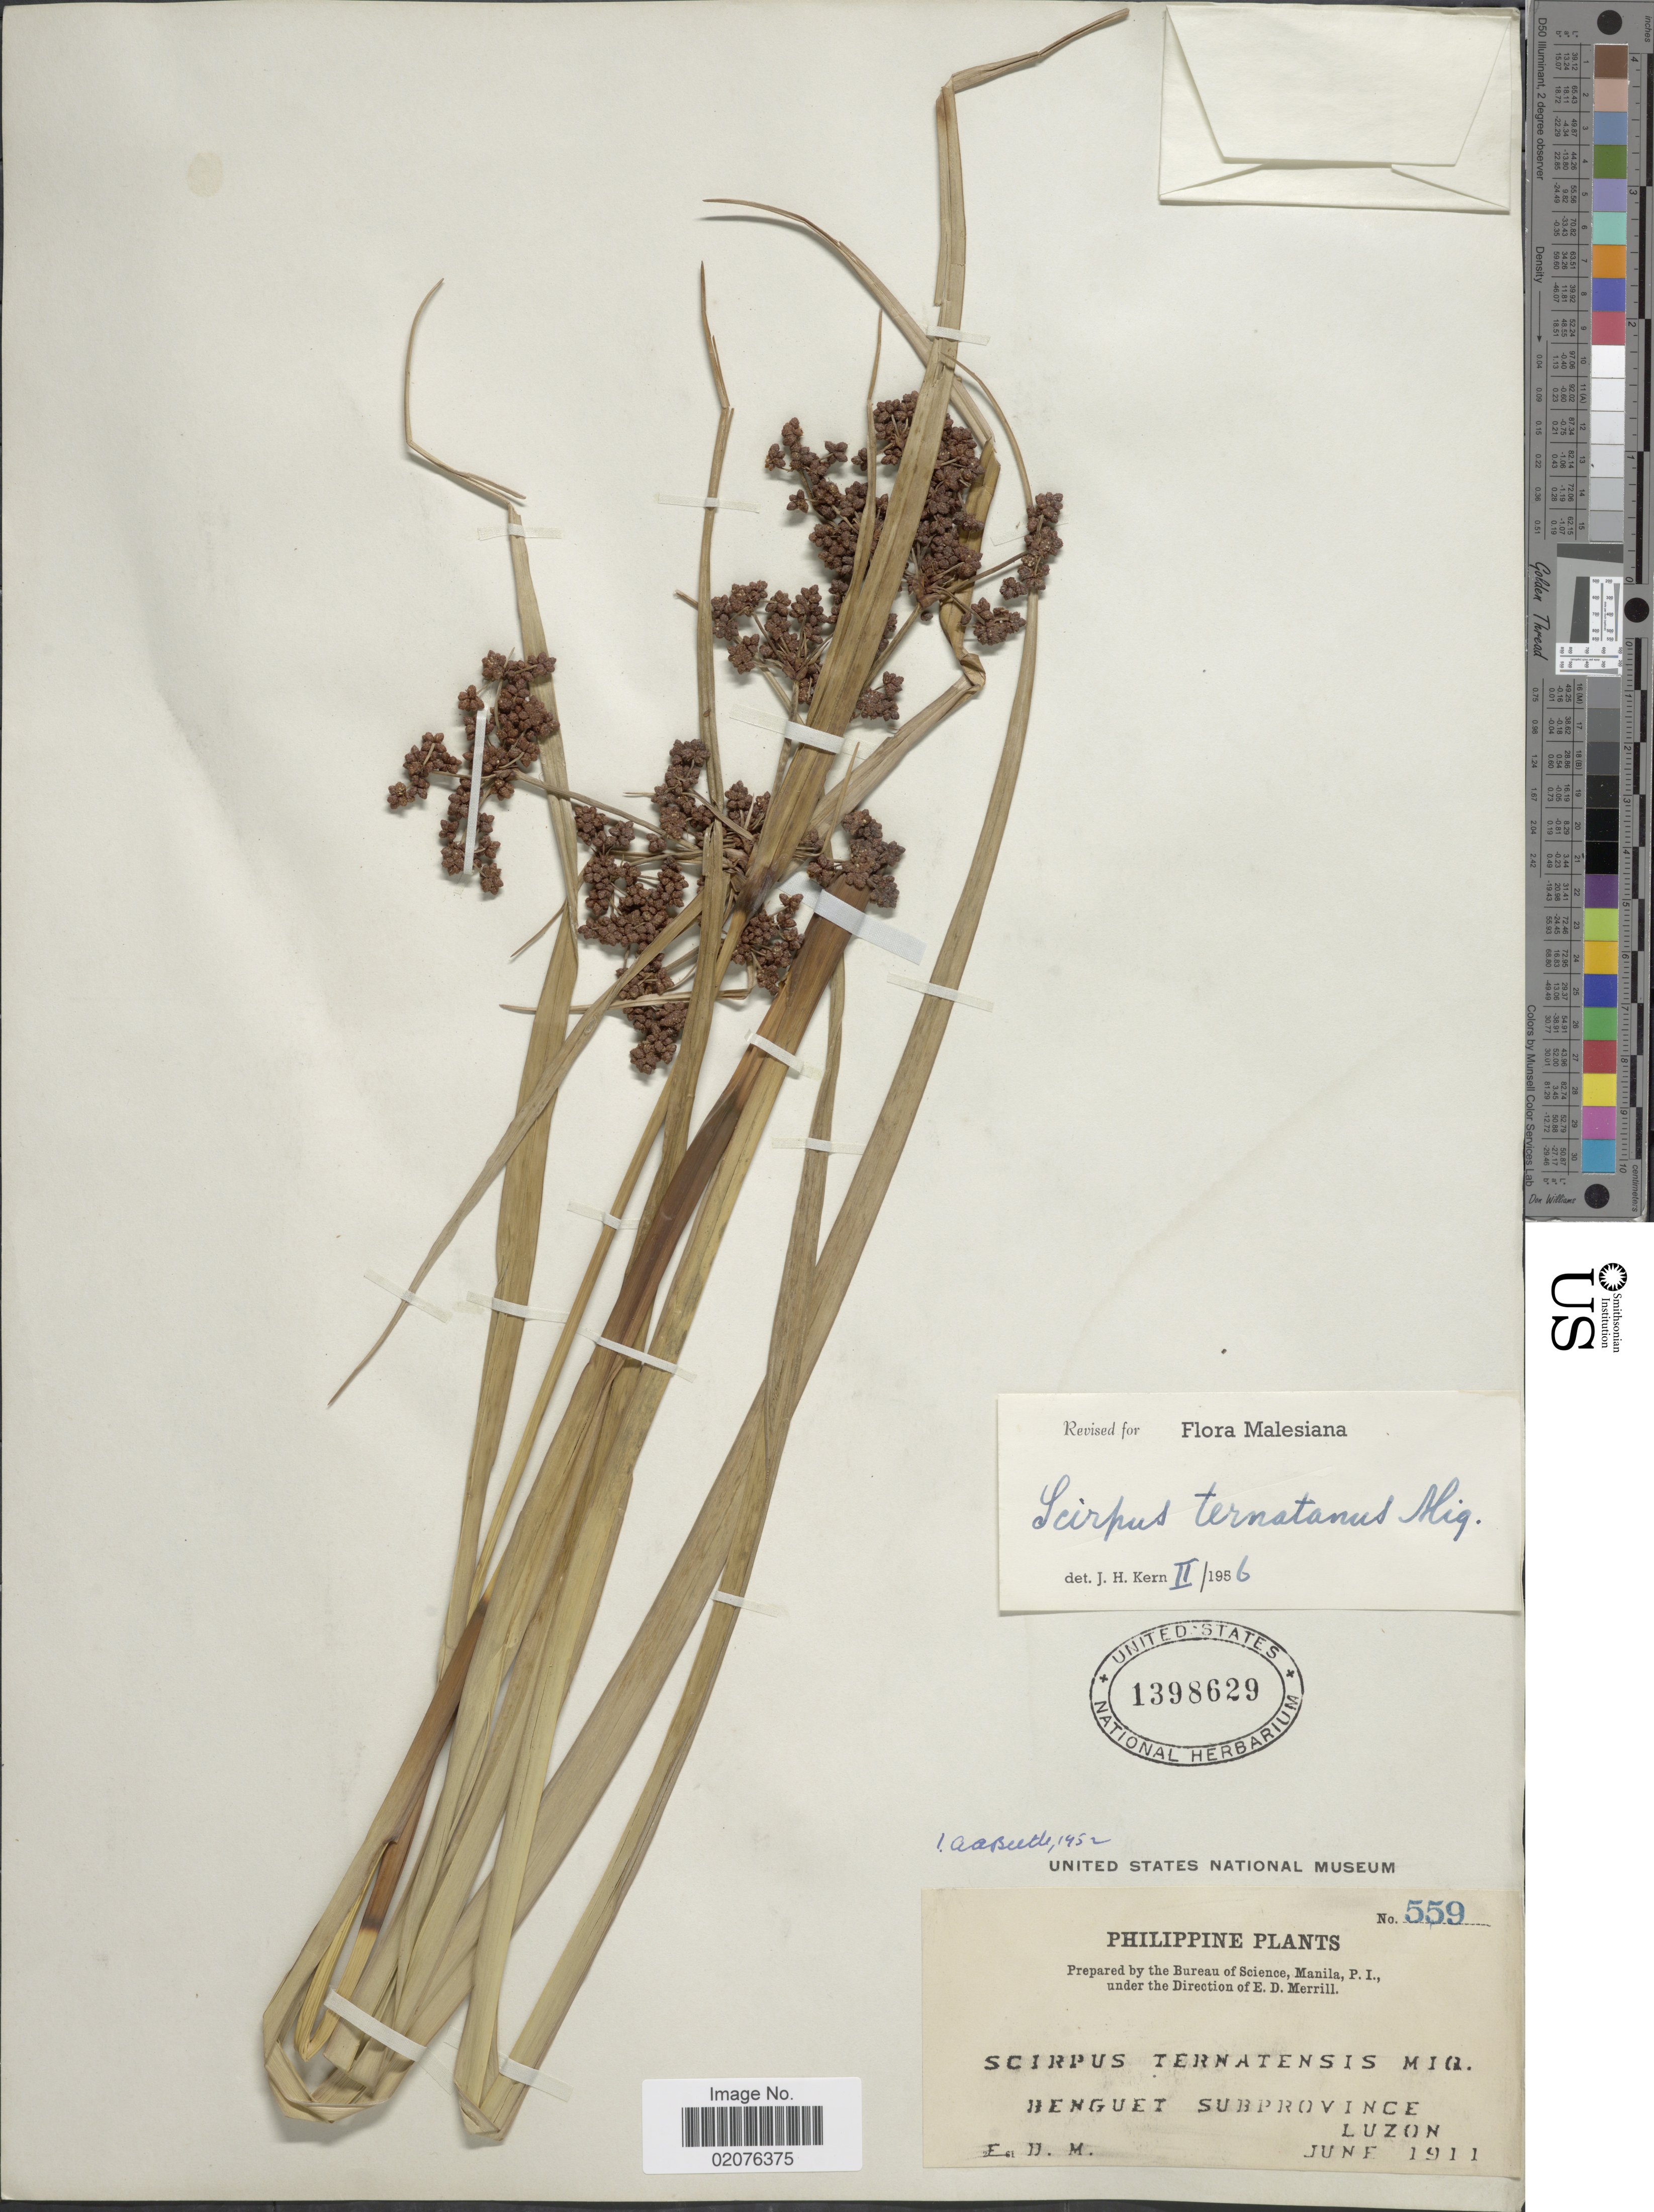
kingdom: Plantae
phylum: Tracheophyta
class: Liliopsida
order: Poales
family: Cyperaceae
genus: Scirpus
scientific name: Scirpus ternatanus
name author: Reinw. ex Miq.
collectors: E. D. Merrill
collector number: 559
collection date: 1911-06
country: Philippines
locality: Benguet Subprovince, Luzon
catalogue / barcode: US 1398629